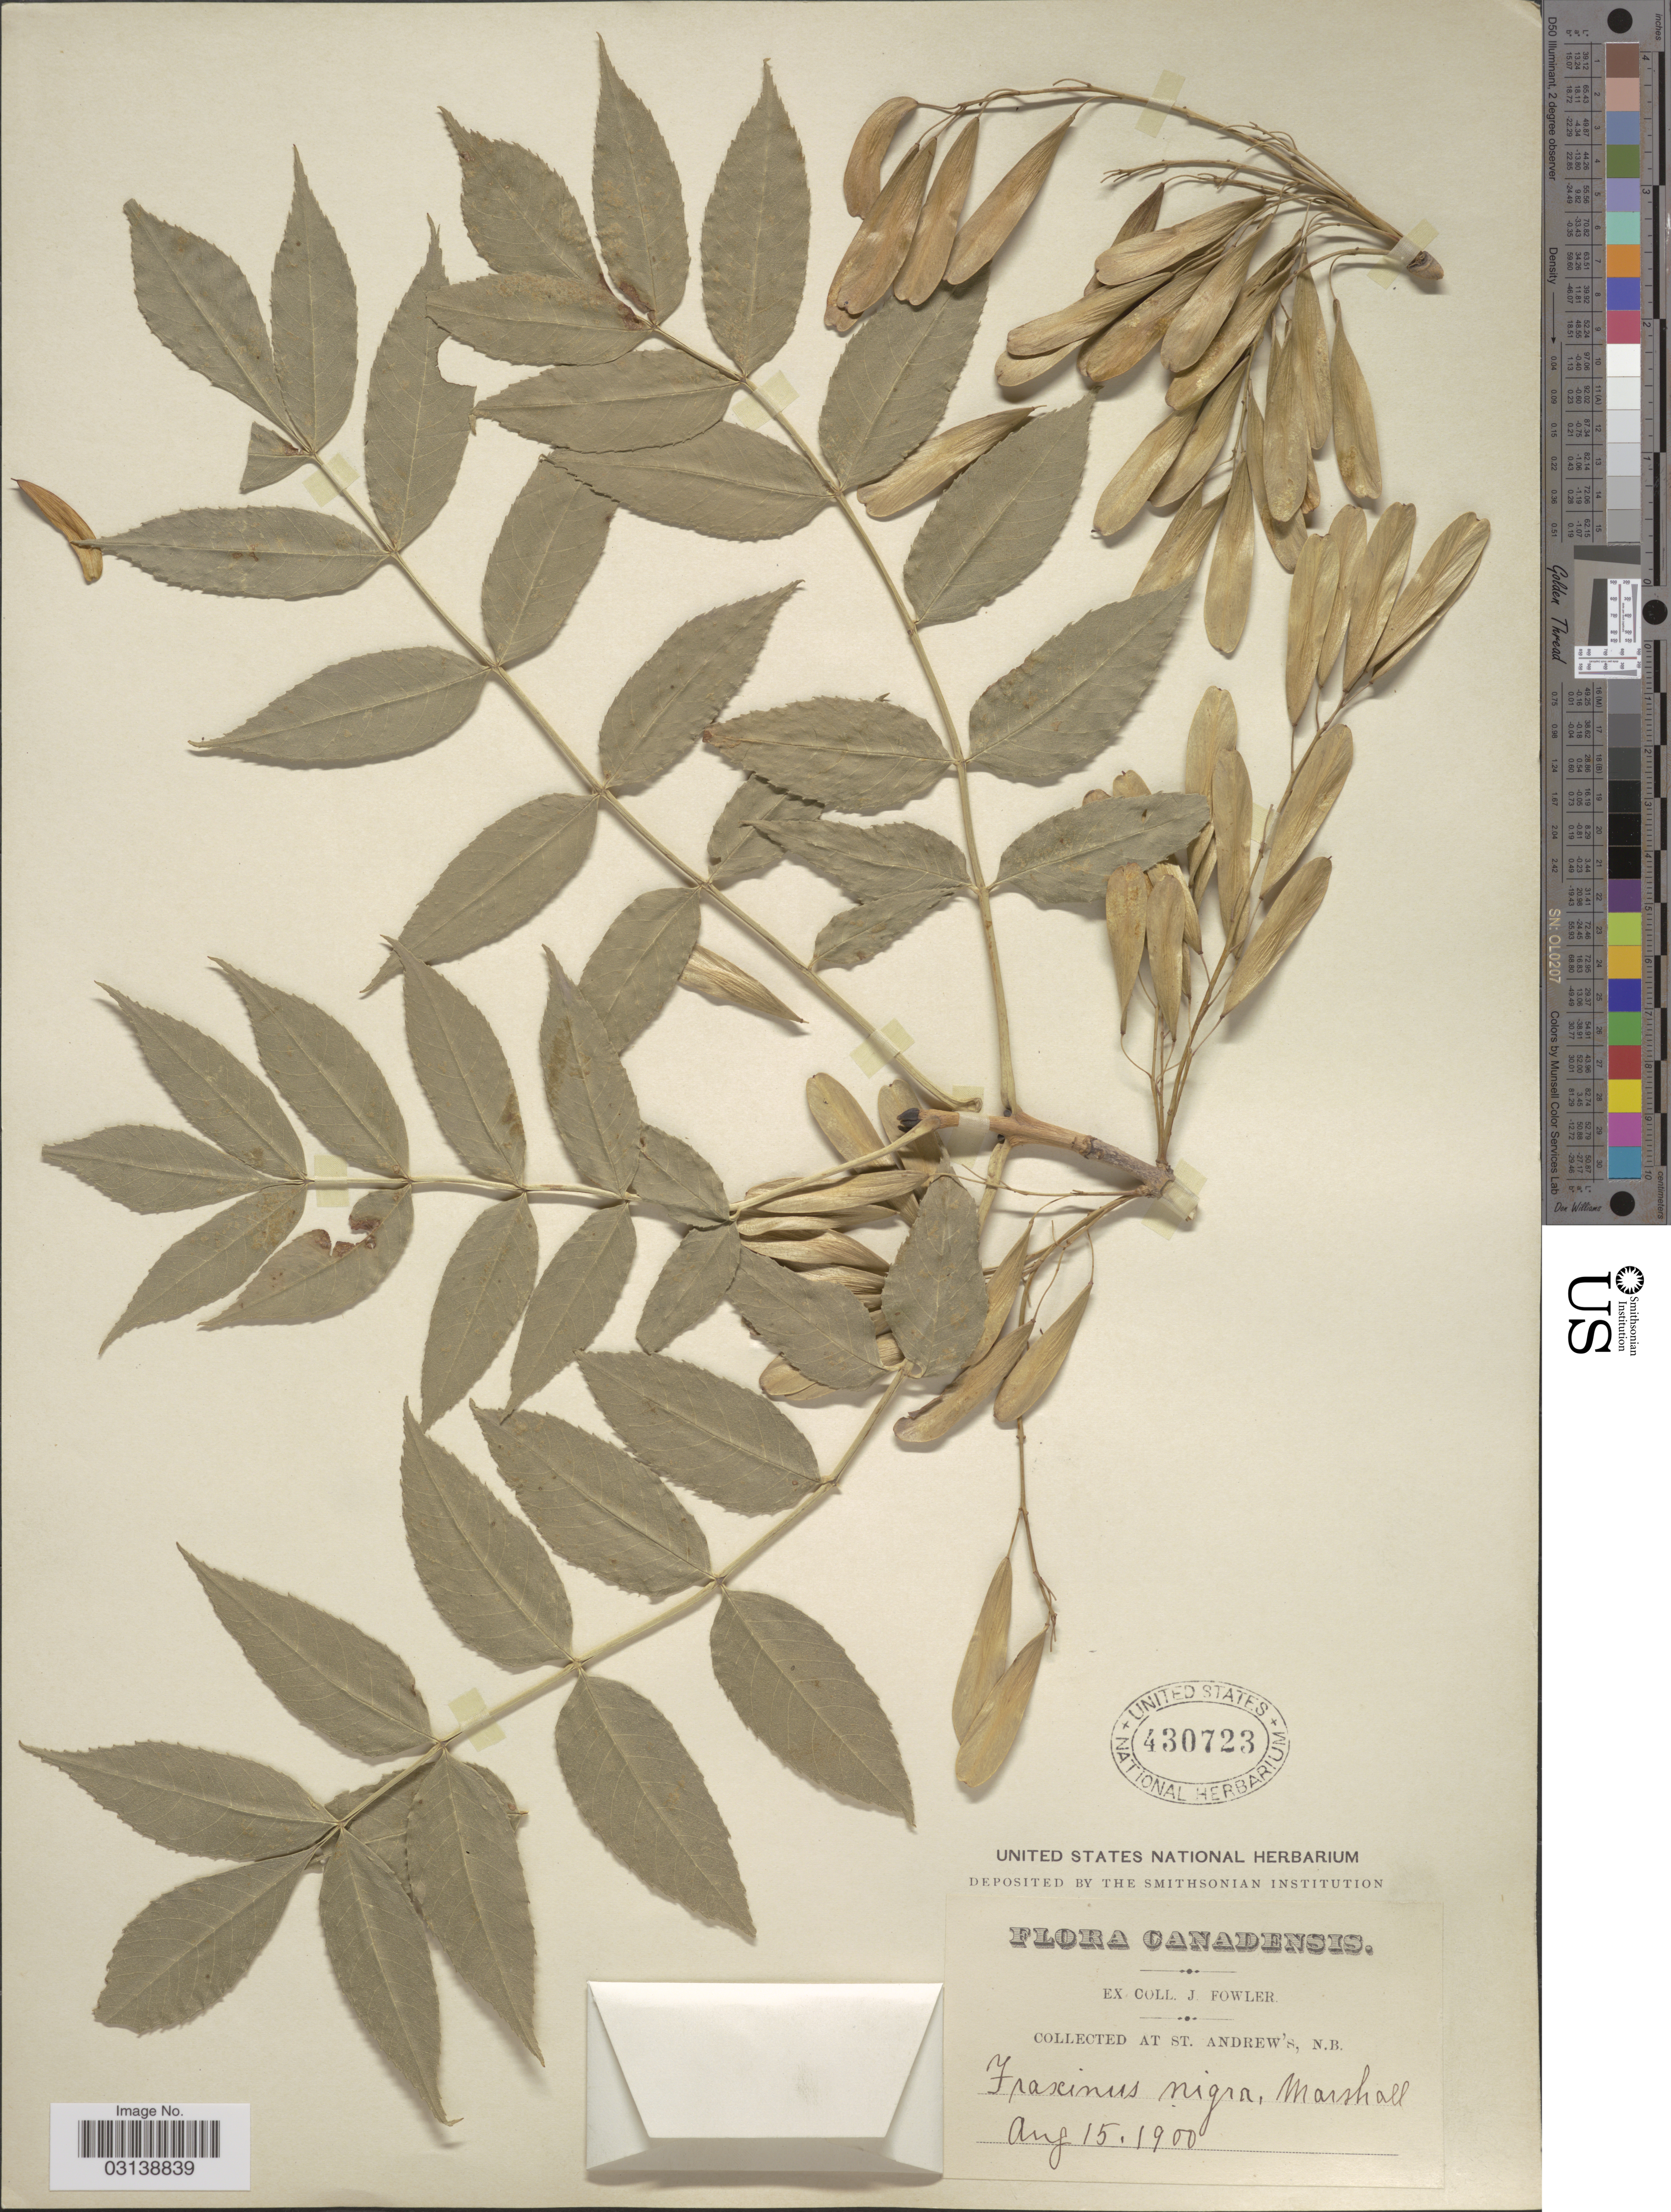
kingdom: Plantae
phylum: Tracheophyta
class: Magnoliopsida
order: Lamiales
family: Oleaceae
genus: Fraxinus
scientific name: Fraxinus nigra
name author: Marshall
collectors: J. Fowler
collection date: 1900-08-15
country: Canada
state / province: New Brunswick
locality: St. Andrew's.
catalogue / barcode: US 430723